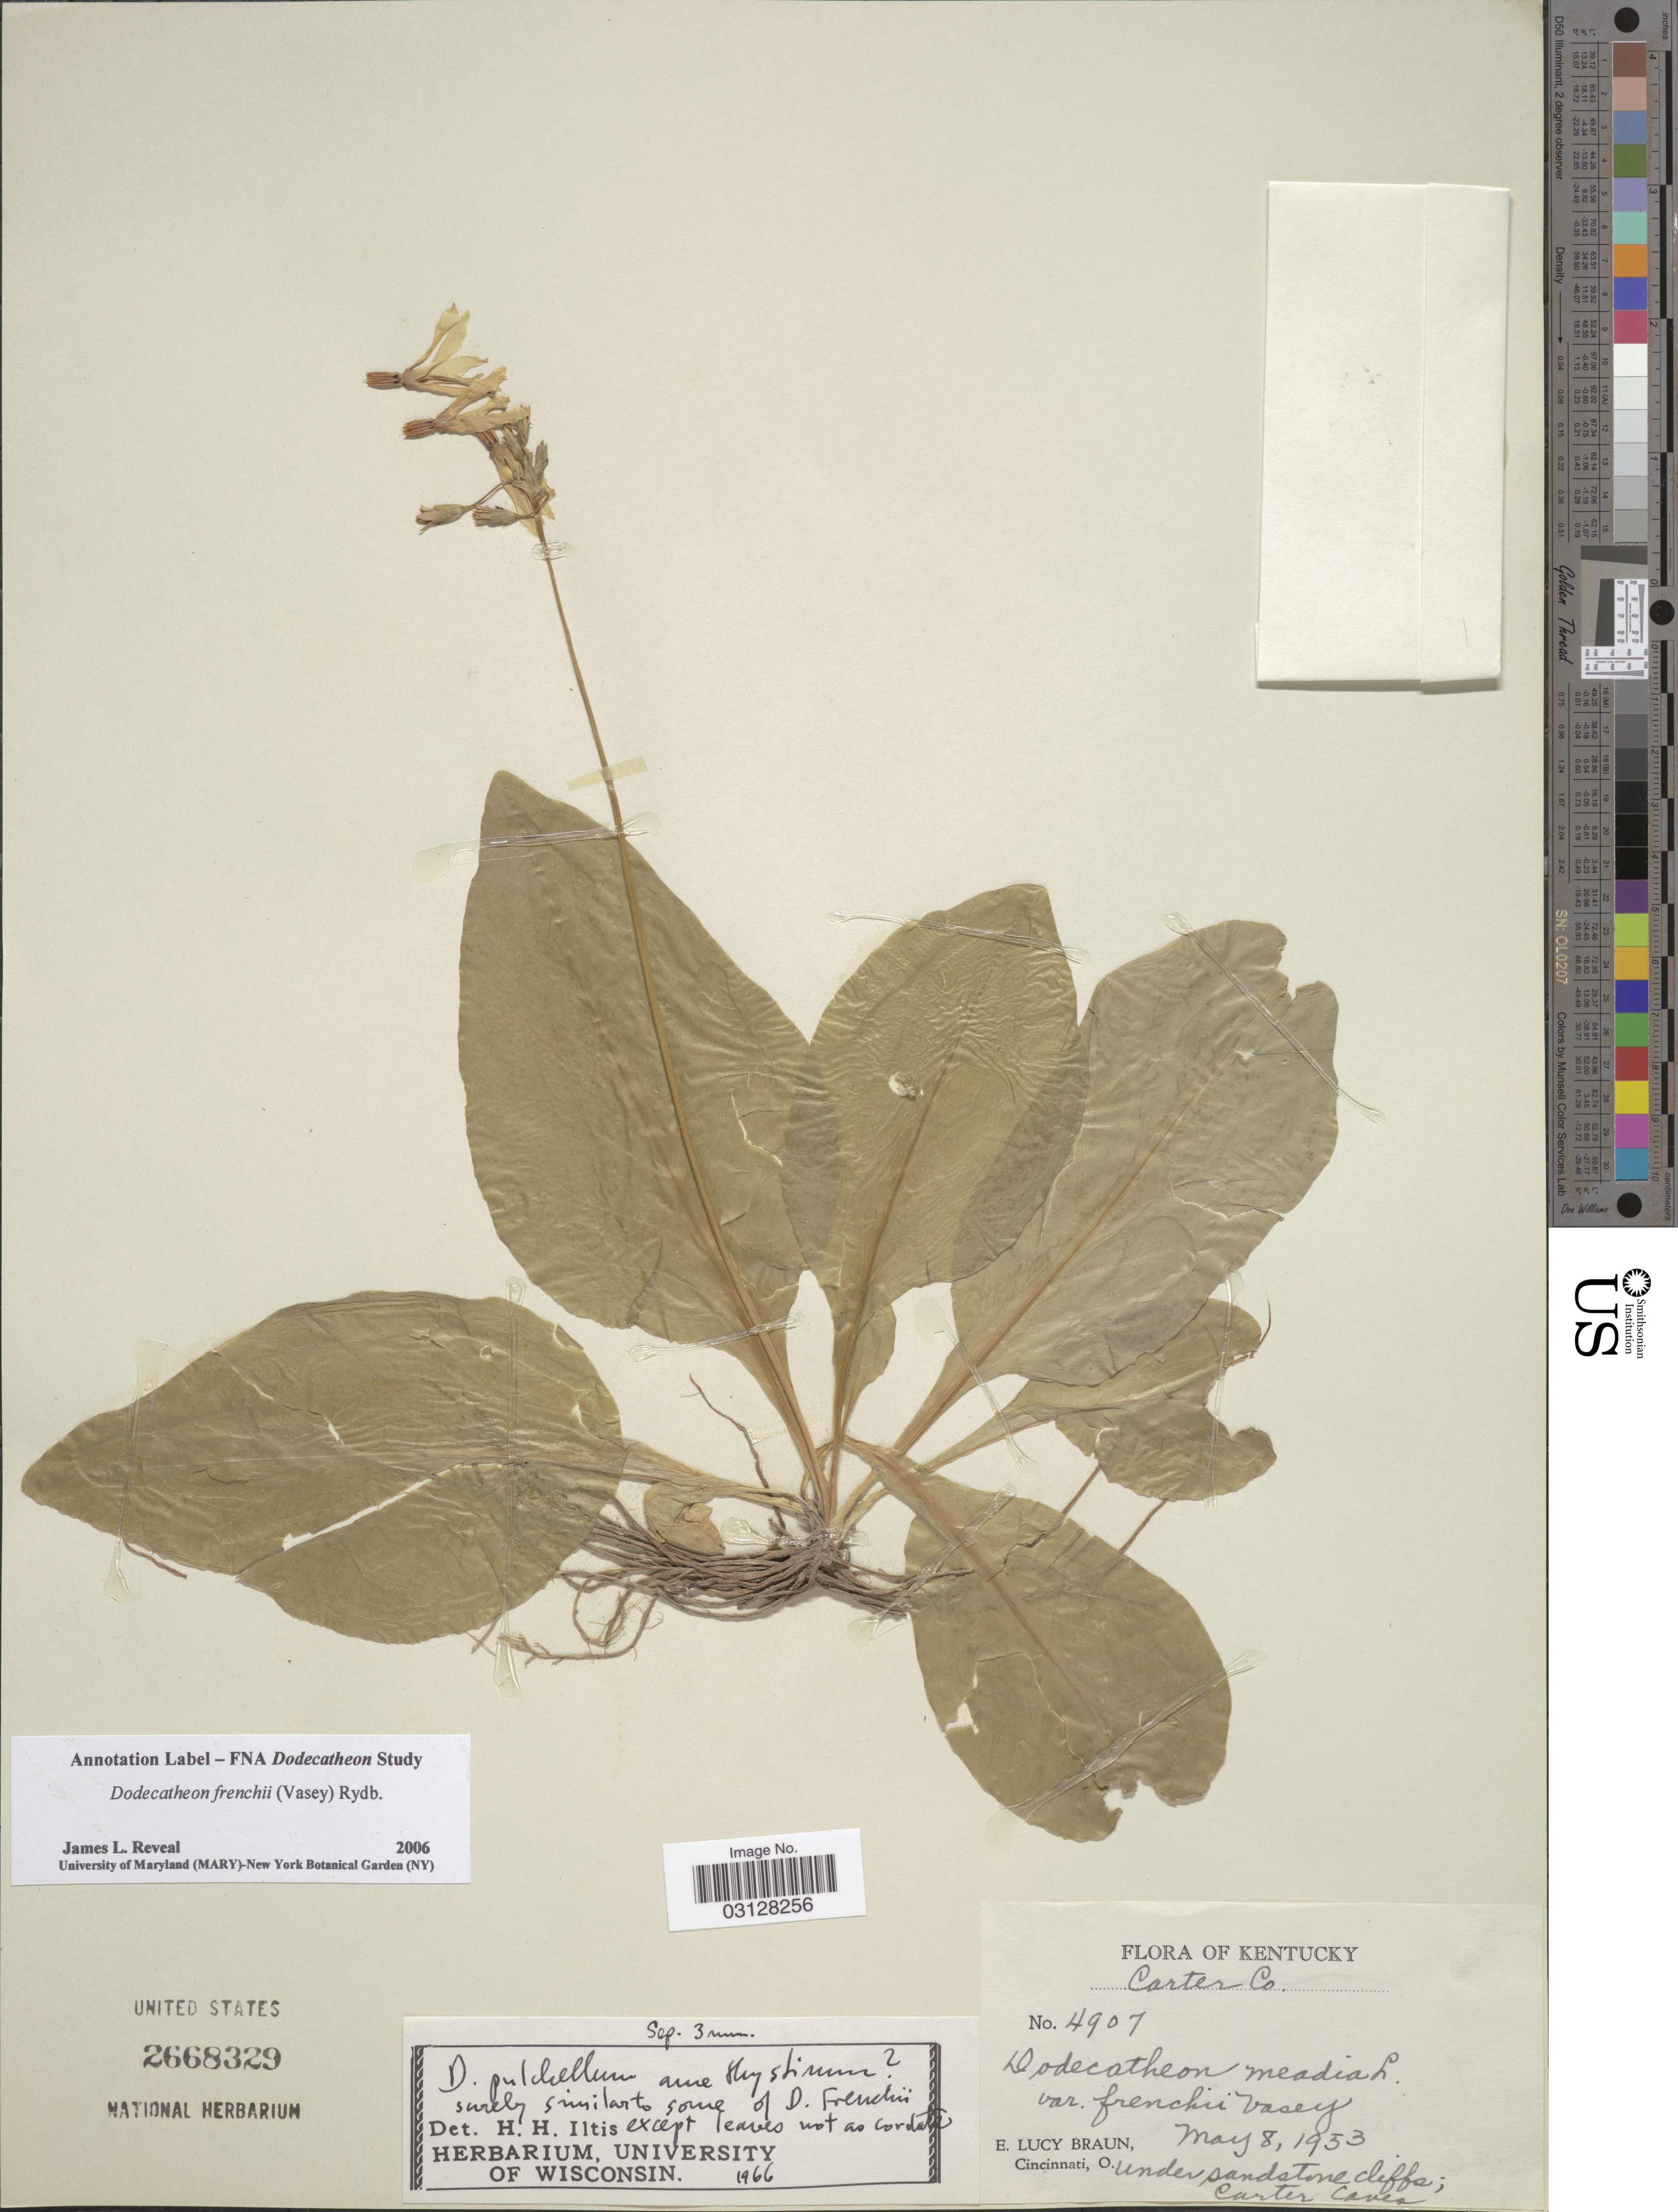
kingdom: Plantae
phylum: Tracheophyta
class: Magnoliopsida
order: Ericales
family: Primulaceae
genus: Dodecatheon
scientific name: Dodecatheon frenchii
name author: (Vasey) Rydb.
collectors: E. L. Braun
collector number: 4907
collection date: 1953-05-08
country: United States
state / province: Kentucky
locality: Carter Co. Under sandstone cliffs; Carter Caves.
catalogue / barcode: US 2668329